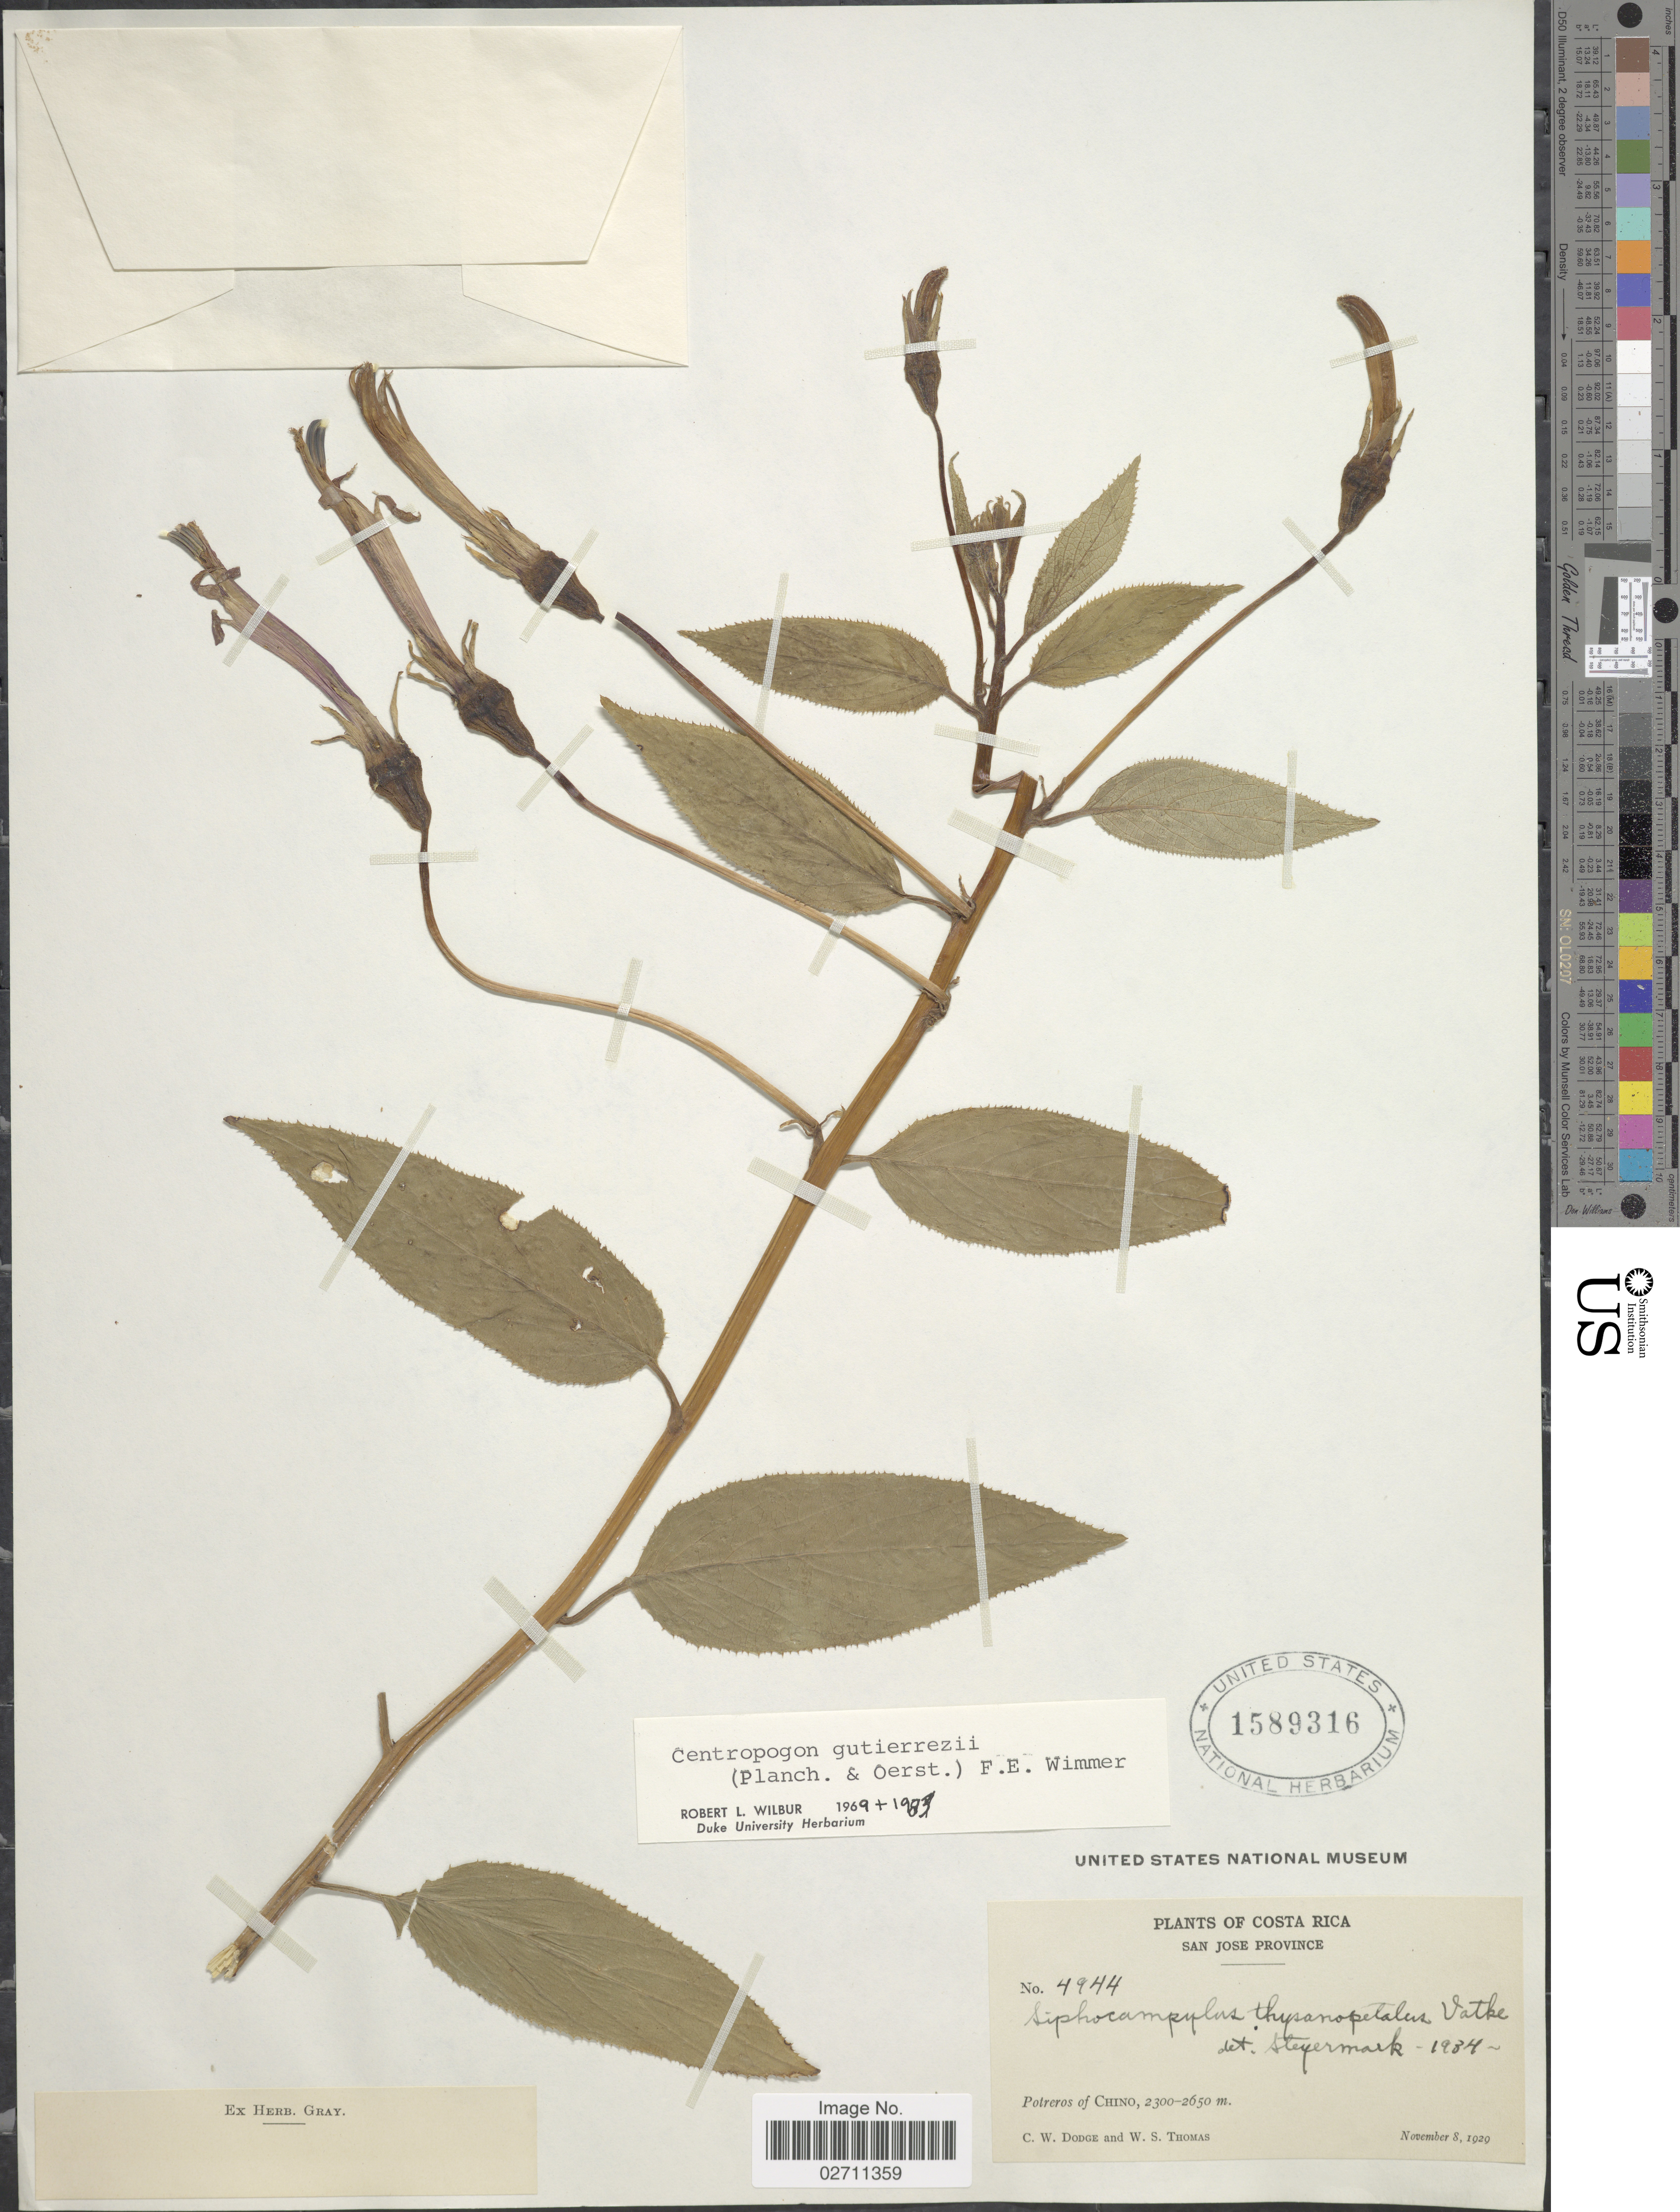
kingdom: Plantae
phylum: Tracheophyta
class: Magnoliopsida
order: Asterales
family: Campanulaceae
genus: Centropogon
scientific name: Centropogon gutierrezii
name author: (Planch. & Oerst.) E. Wimm.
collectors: C. Dodge & W. S. Thomas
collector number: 4944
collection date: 1929-11-08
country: Costa Rica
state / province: San José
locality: Potreros of Chino.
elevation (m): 2300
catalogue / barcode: US 1589316